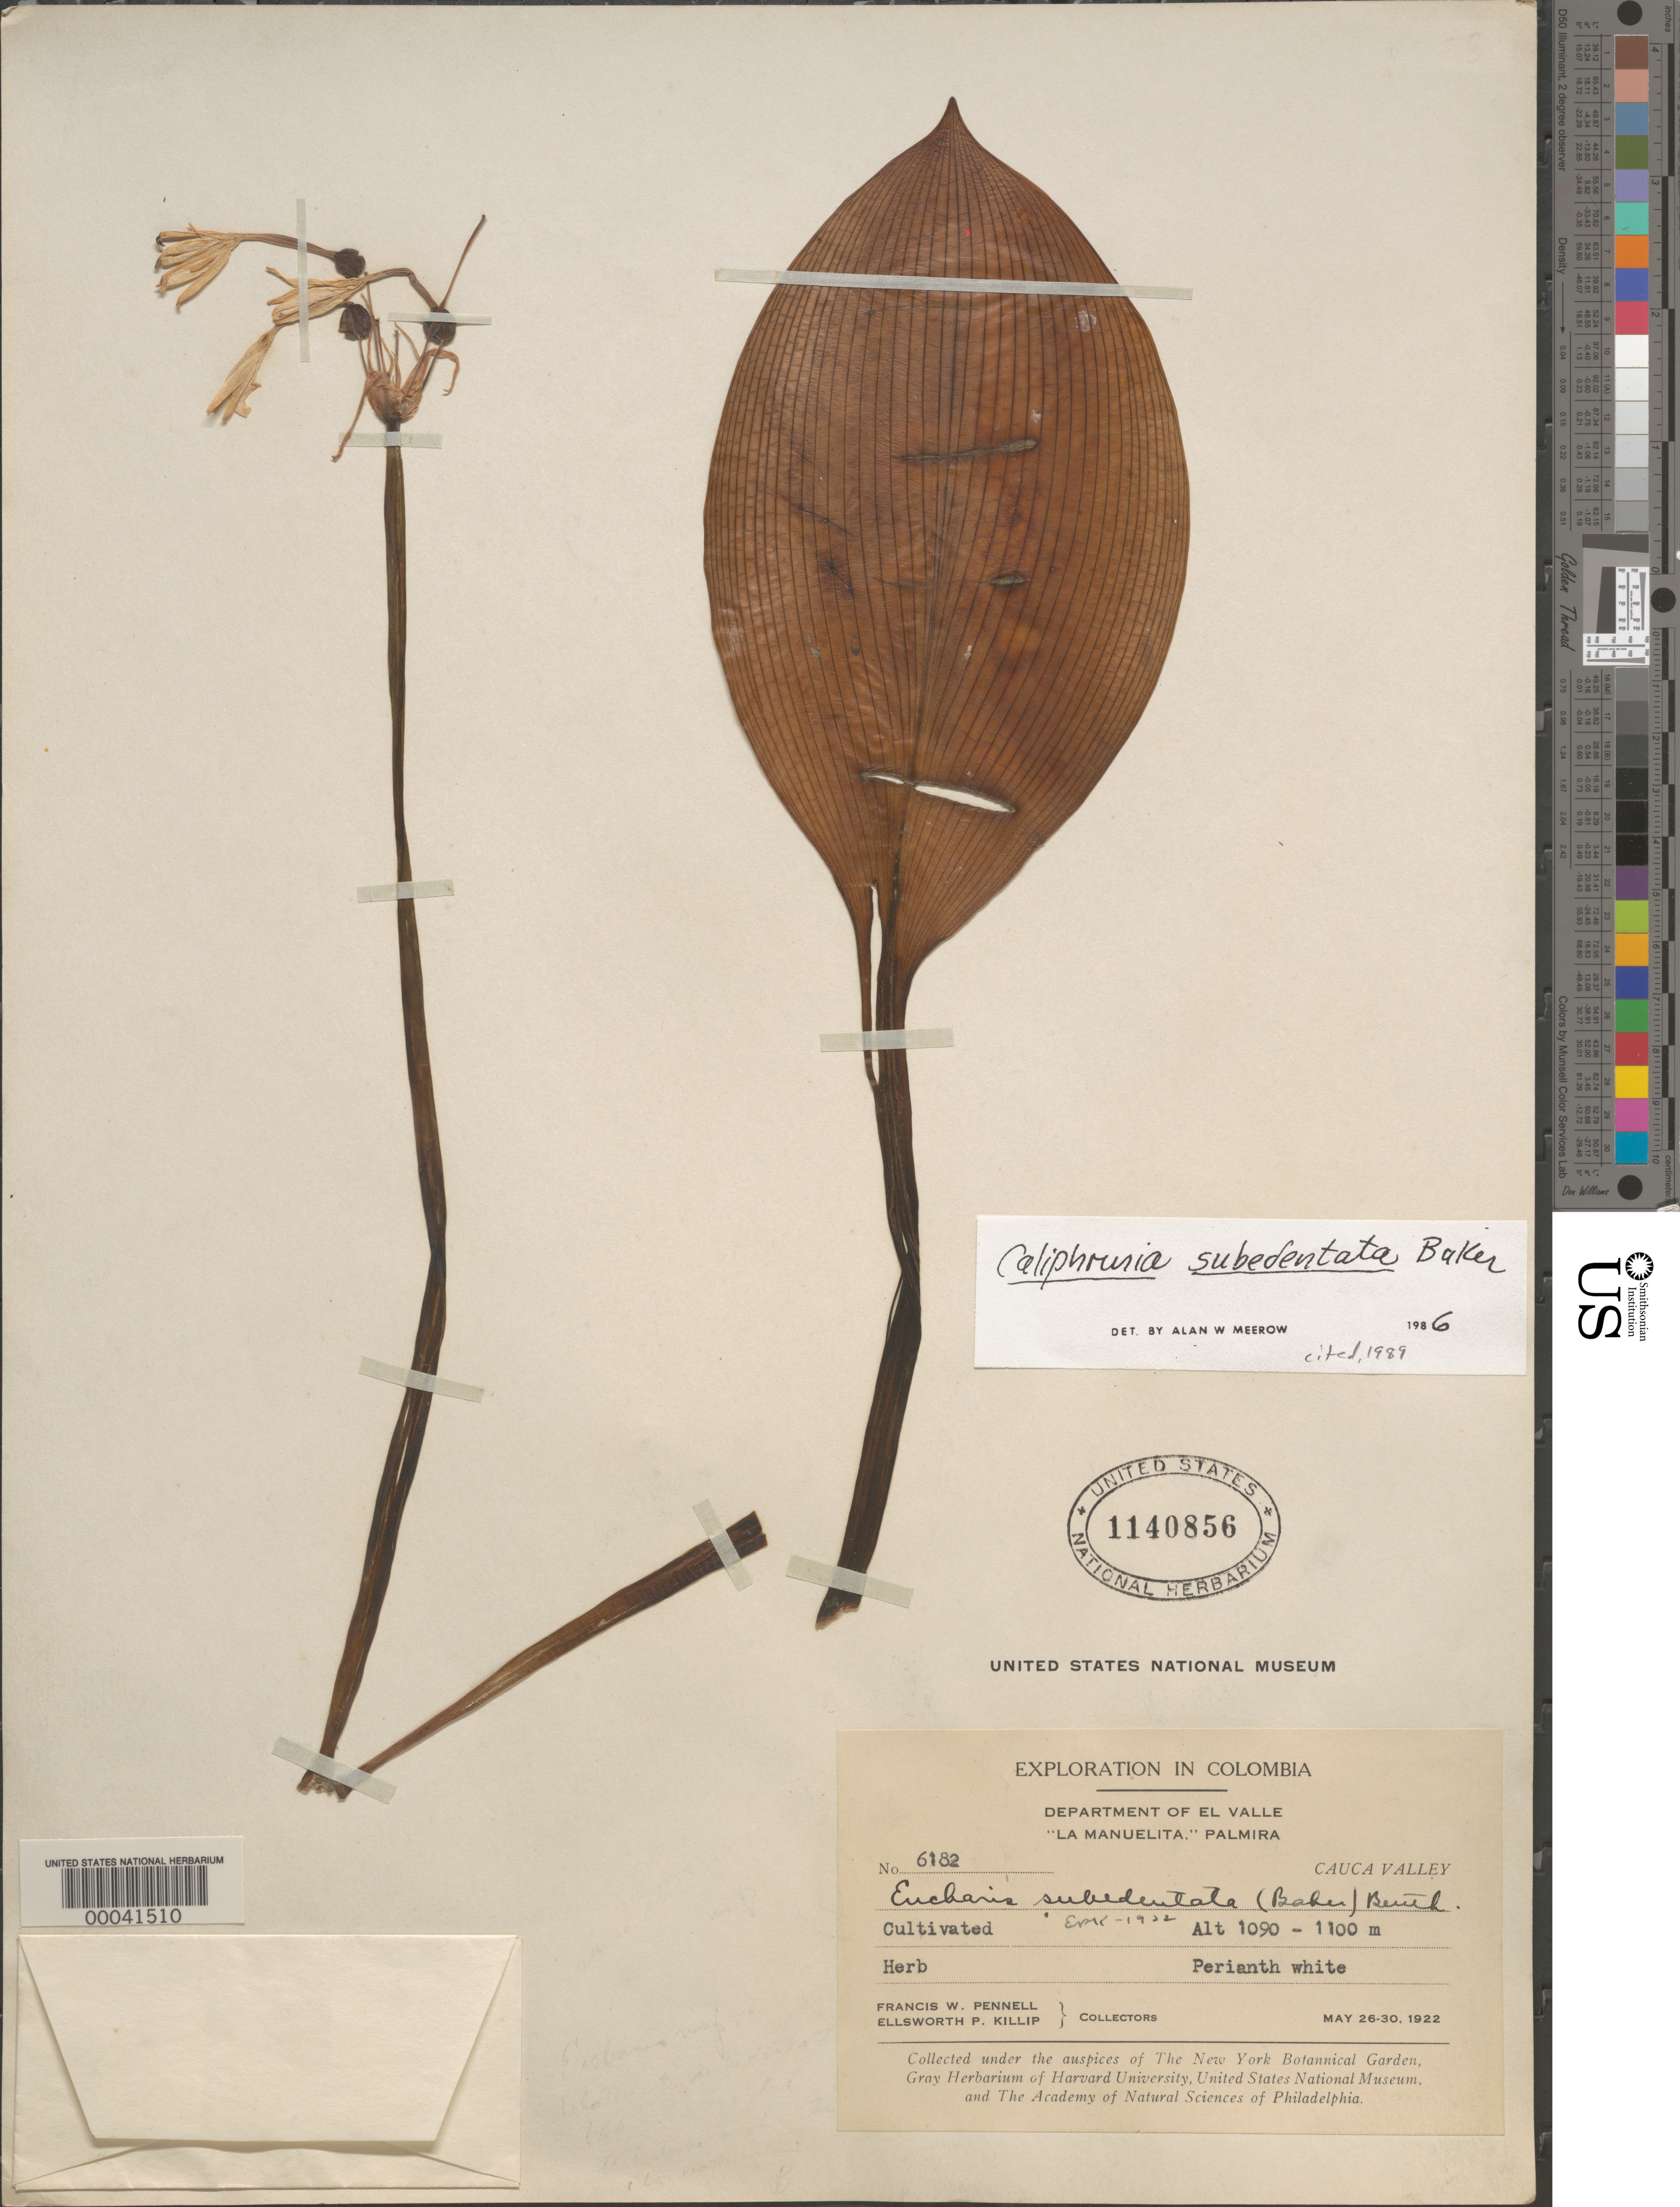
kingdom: Plantae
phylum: Tracheophyta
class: Liliopsida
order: Asparagales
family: Amaryllidaceae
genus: Caliphruria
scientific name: Caliphruria subedentata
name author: Baker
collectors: F. W. Pennell & E. P. Killip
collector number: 6182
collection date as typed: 26 May 1922 to 30 May 1922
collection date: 1922-05-26/1922-05-30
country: Colombia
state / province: Valle del Cauca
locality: "La Manuelita" Palmira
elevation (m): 1090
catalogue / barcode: US 1140856